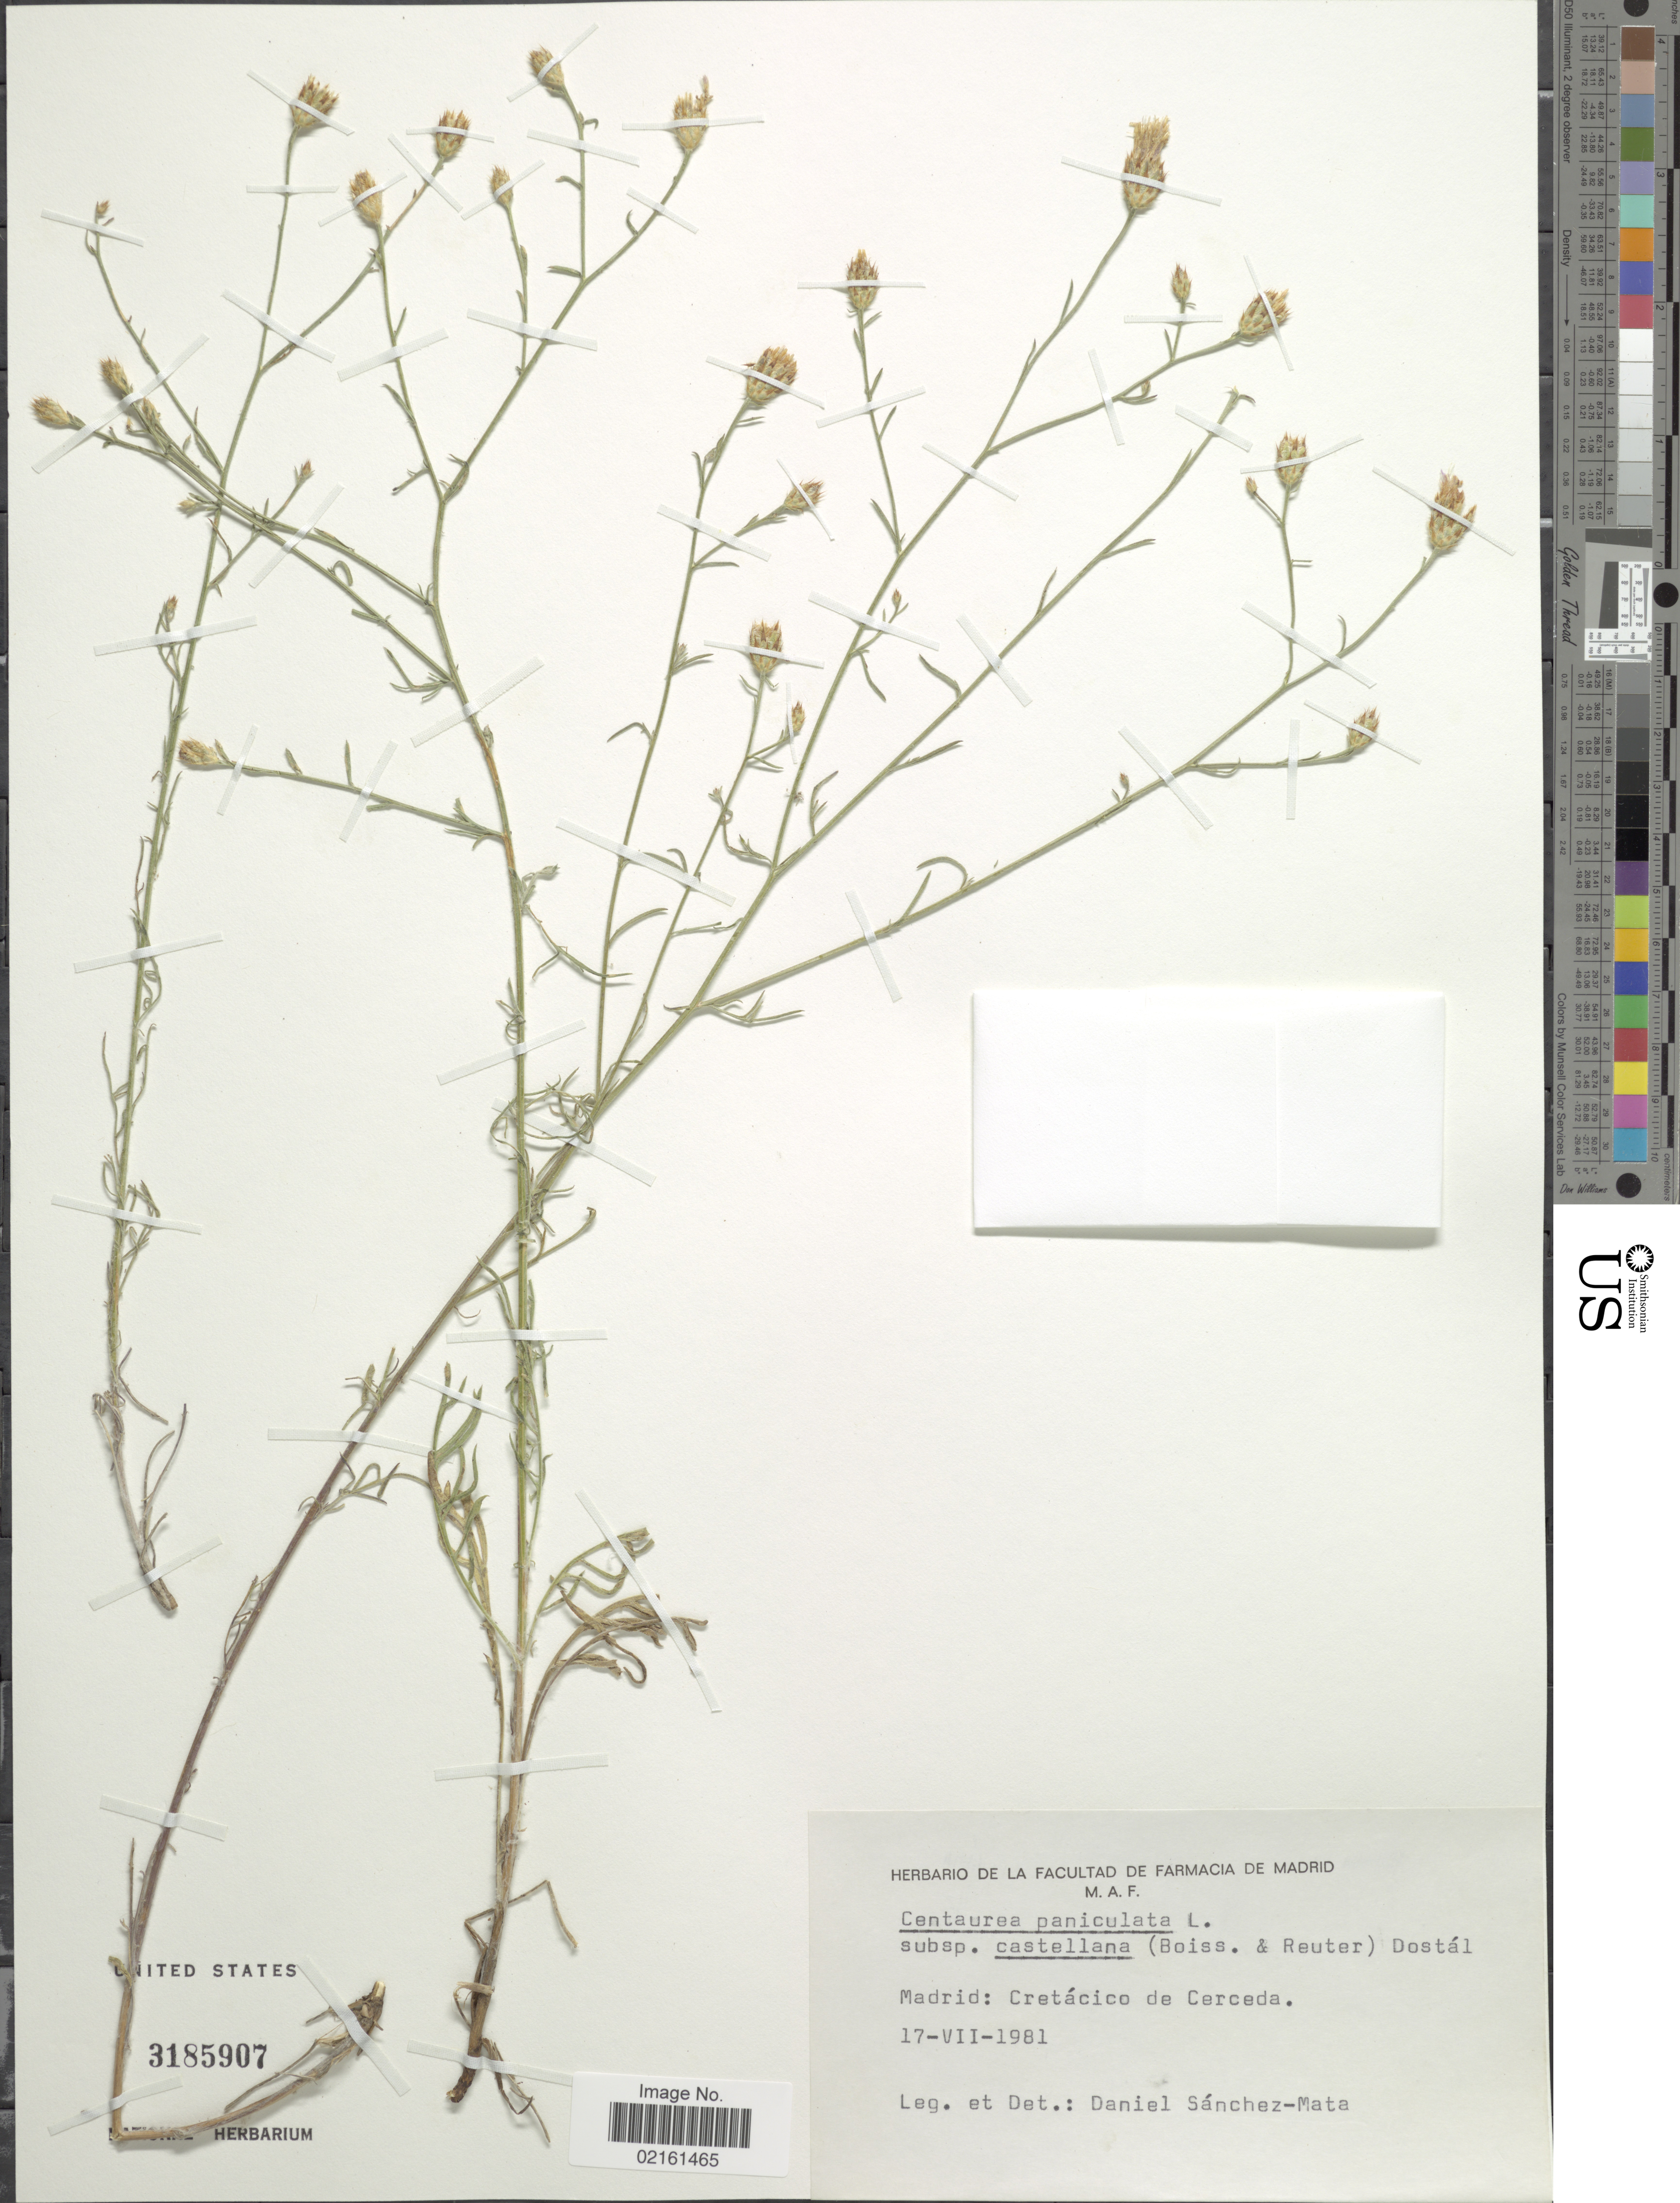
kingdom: Plantae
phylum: Tracheophyta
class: Magnoliopsida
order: Asterales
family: Asteraceae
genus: Centaurea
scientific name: Centaurea paniculata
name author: L.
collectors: D. Sánchez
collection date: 1981-07-17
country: Spain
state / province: Madrid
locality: Cretacico de Cerceda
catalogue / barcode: US 3185907